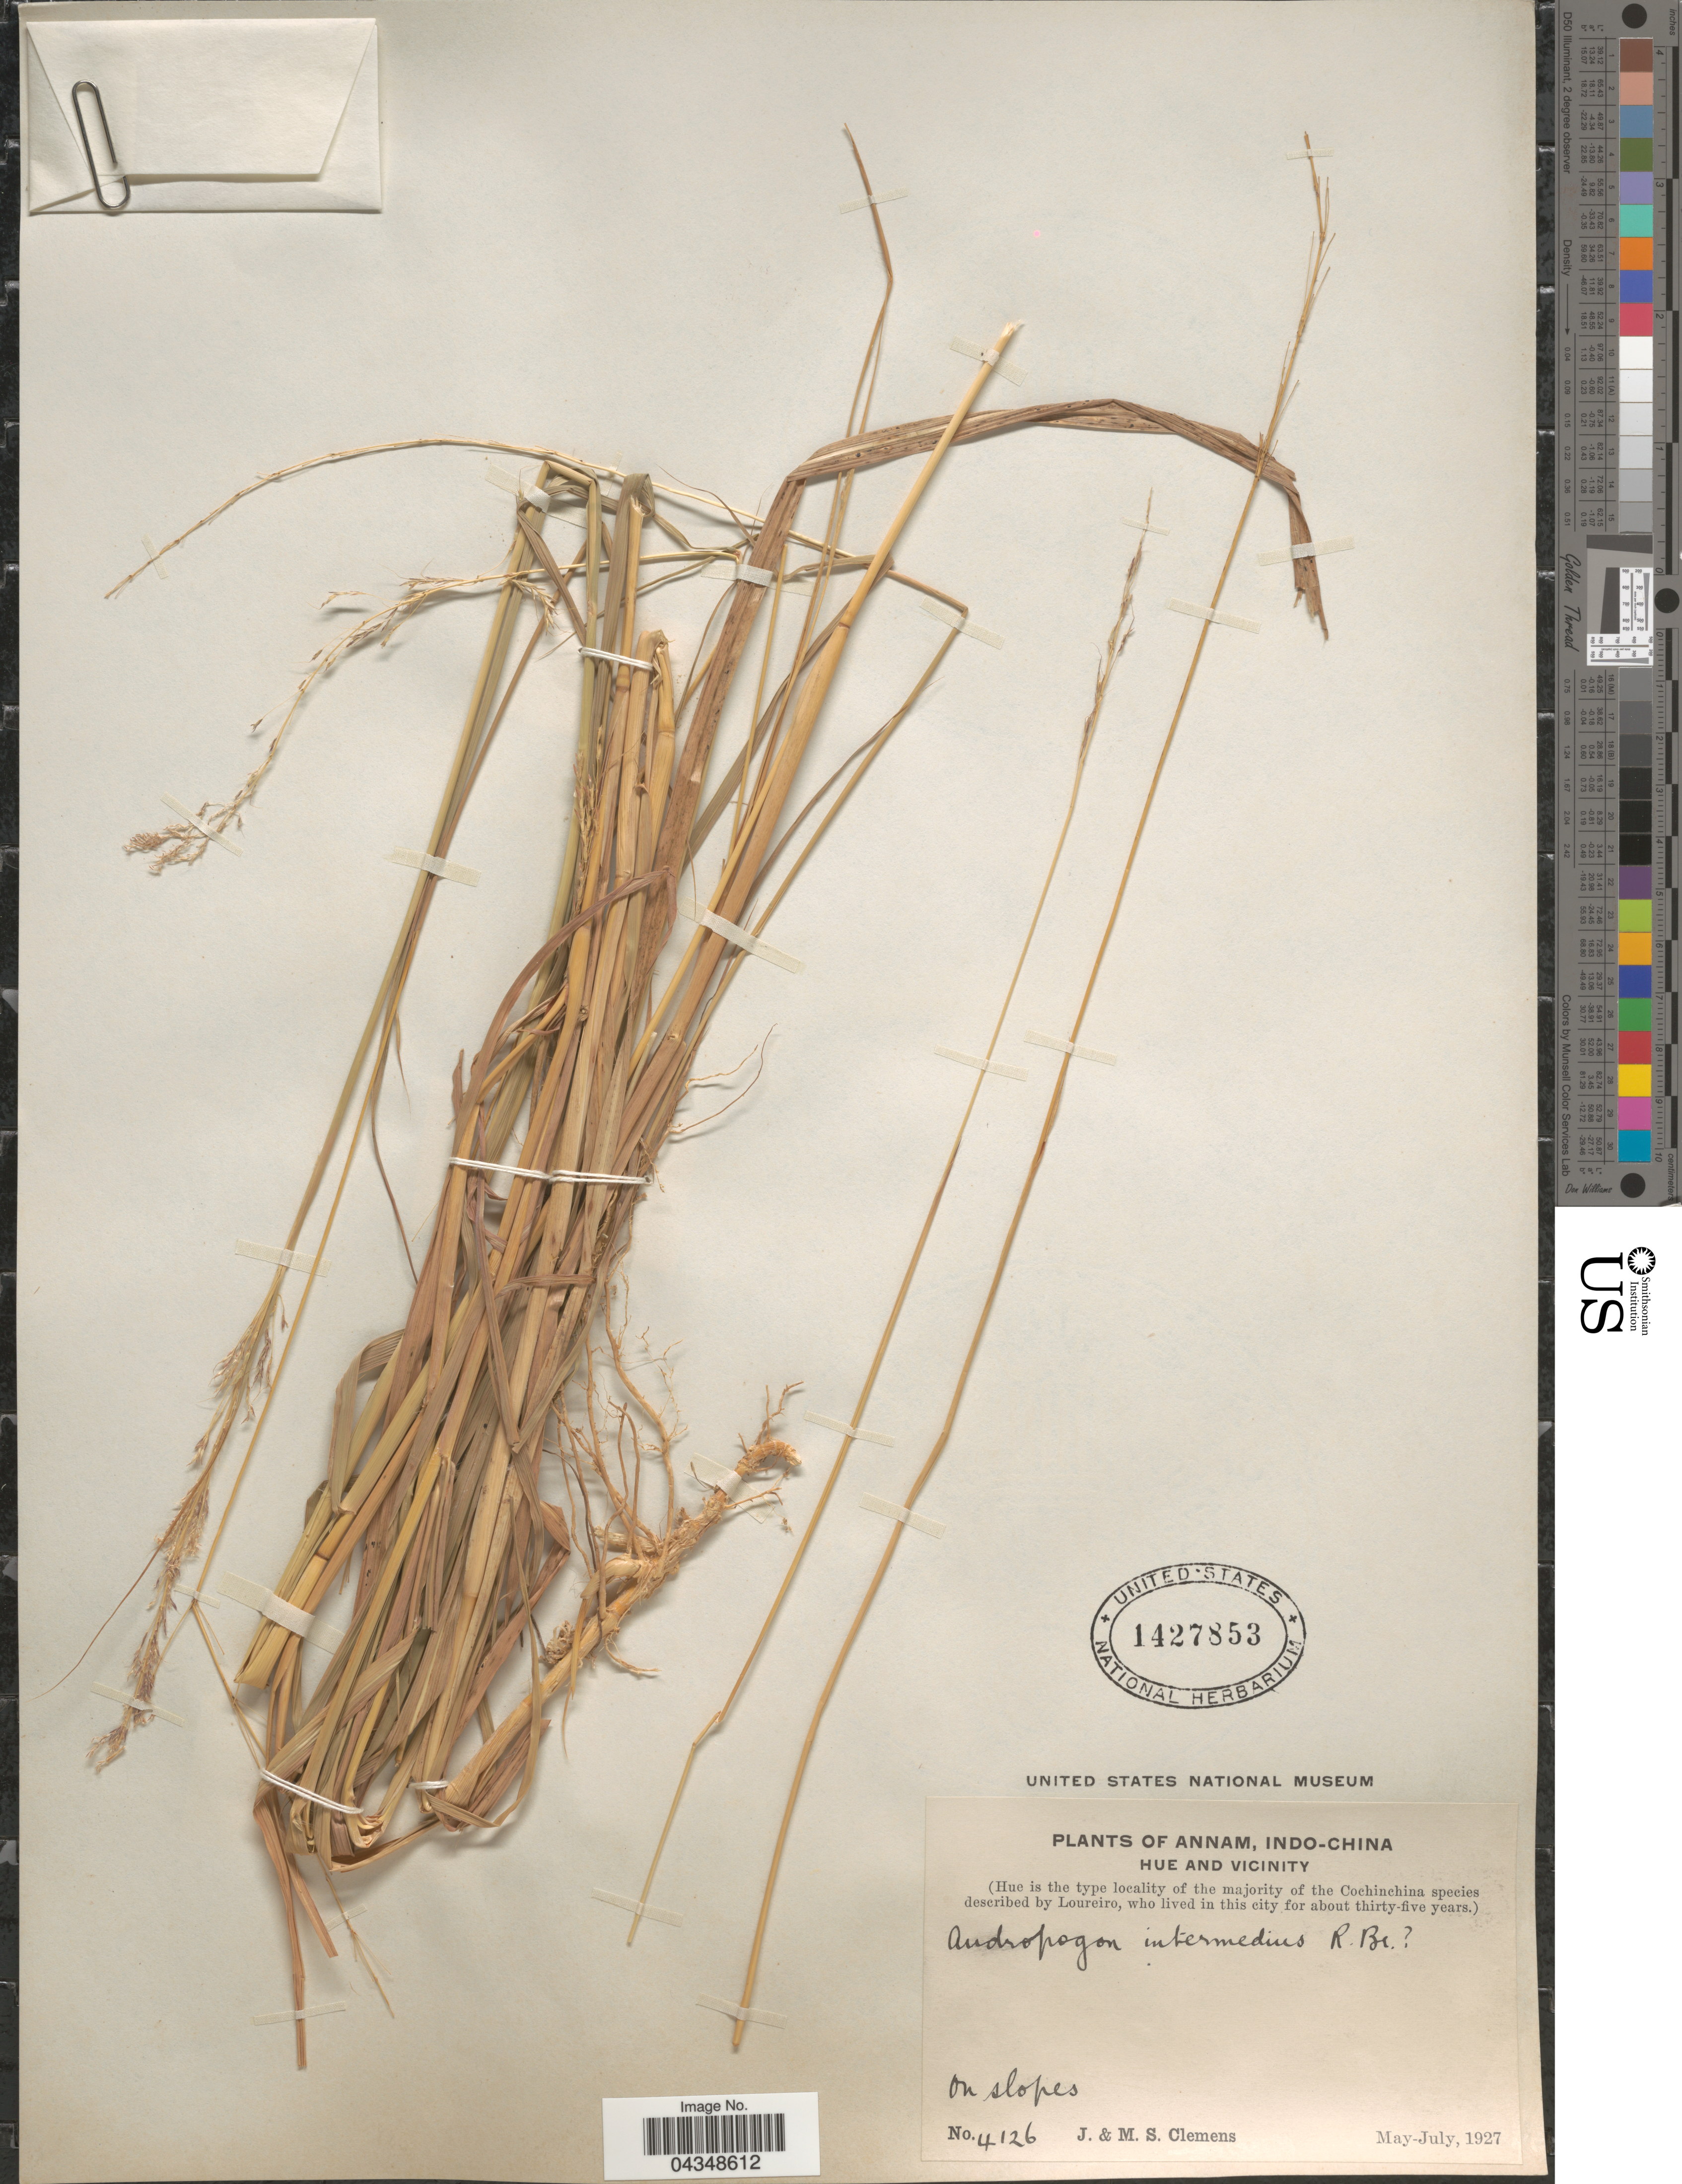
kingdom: Plantae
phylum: Tracheophyta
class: Liliopsida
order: Poales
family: Poaceae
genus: Bothriochloa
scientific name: Bothriochloa bladhii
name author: (Retz.) S.T. Blake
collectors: J. Clemens & M. S. Clemens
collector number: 4126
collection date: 1927-05/1927-07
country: Vietnam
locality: Annam, Indo-China. Hue and vicinity. Hue is the type locality of the majority of the Cochinchina.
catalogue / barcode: US 1427853